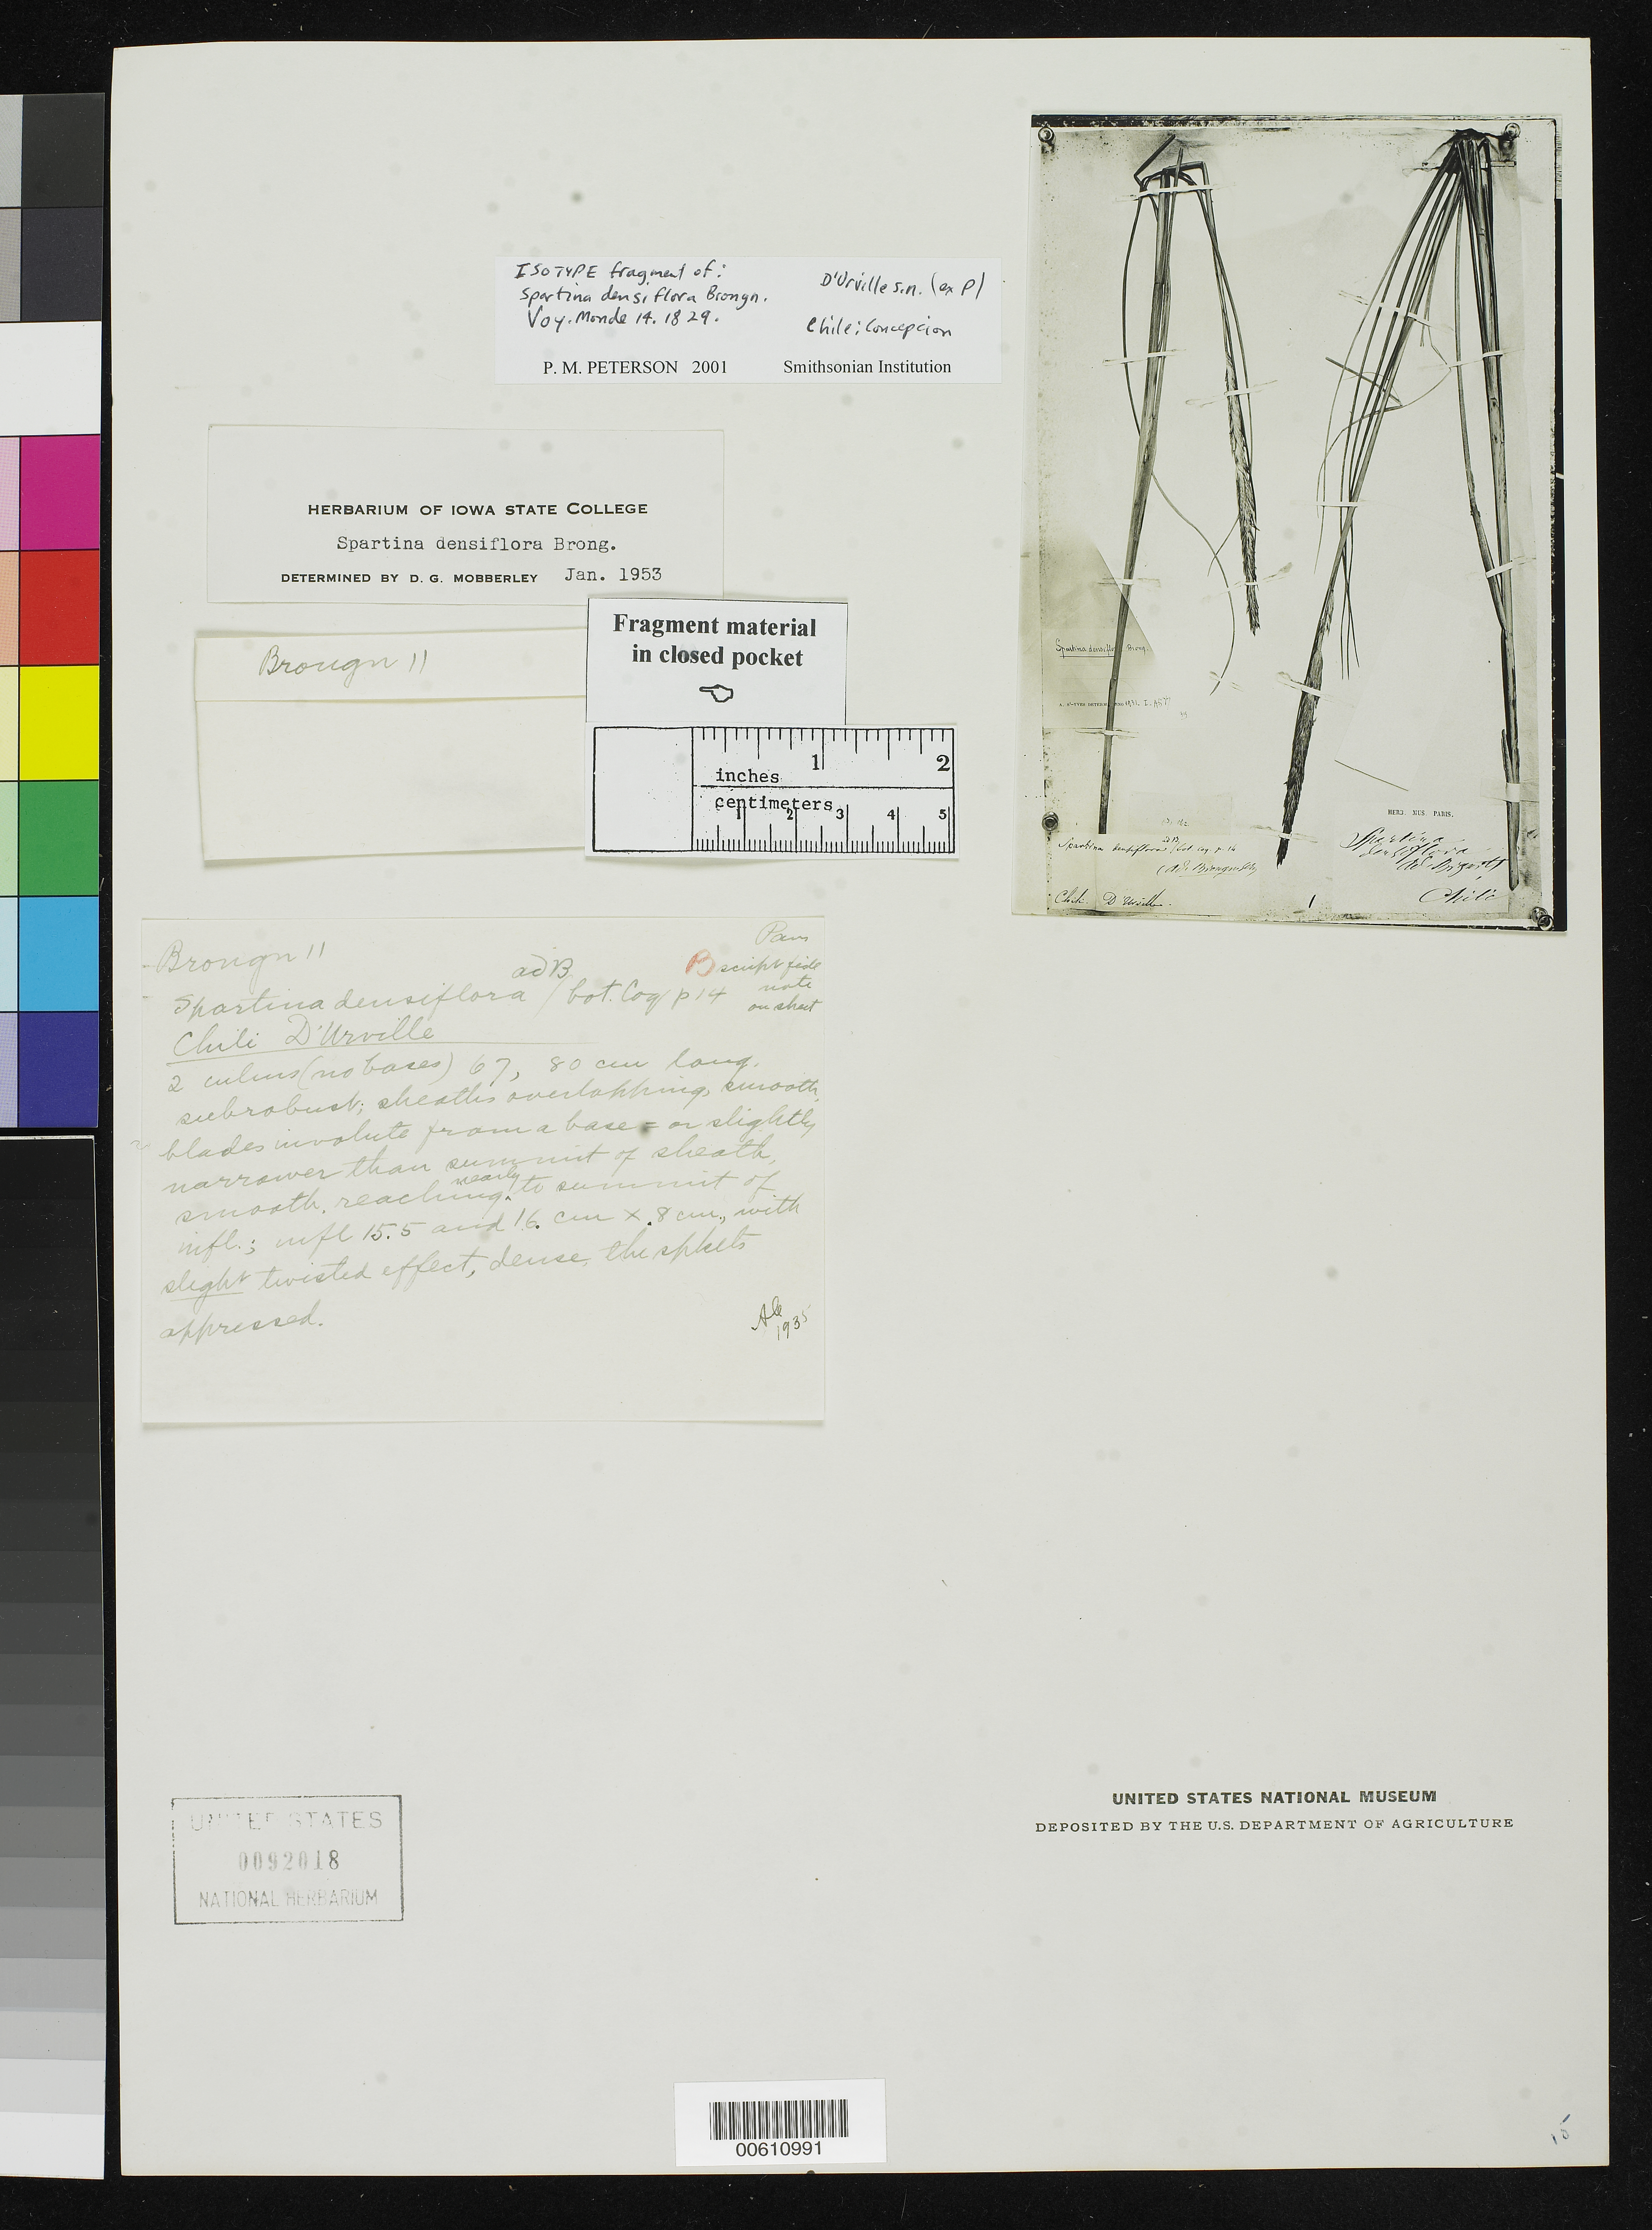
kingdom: Plantae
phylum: Tracheophyta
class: Liliopsida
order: Poales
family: Poaceae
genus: Spartina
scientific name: Spartina densiflora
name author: Brongn.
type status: Type Fragment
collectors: J. d'Urville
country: Chile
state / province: Bio-Bío (VIII)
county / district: Concepción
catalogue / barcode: US 92018